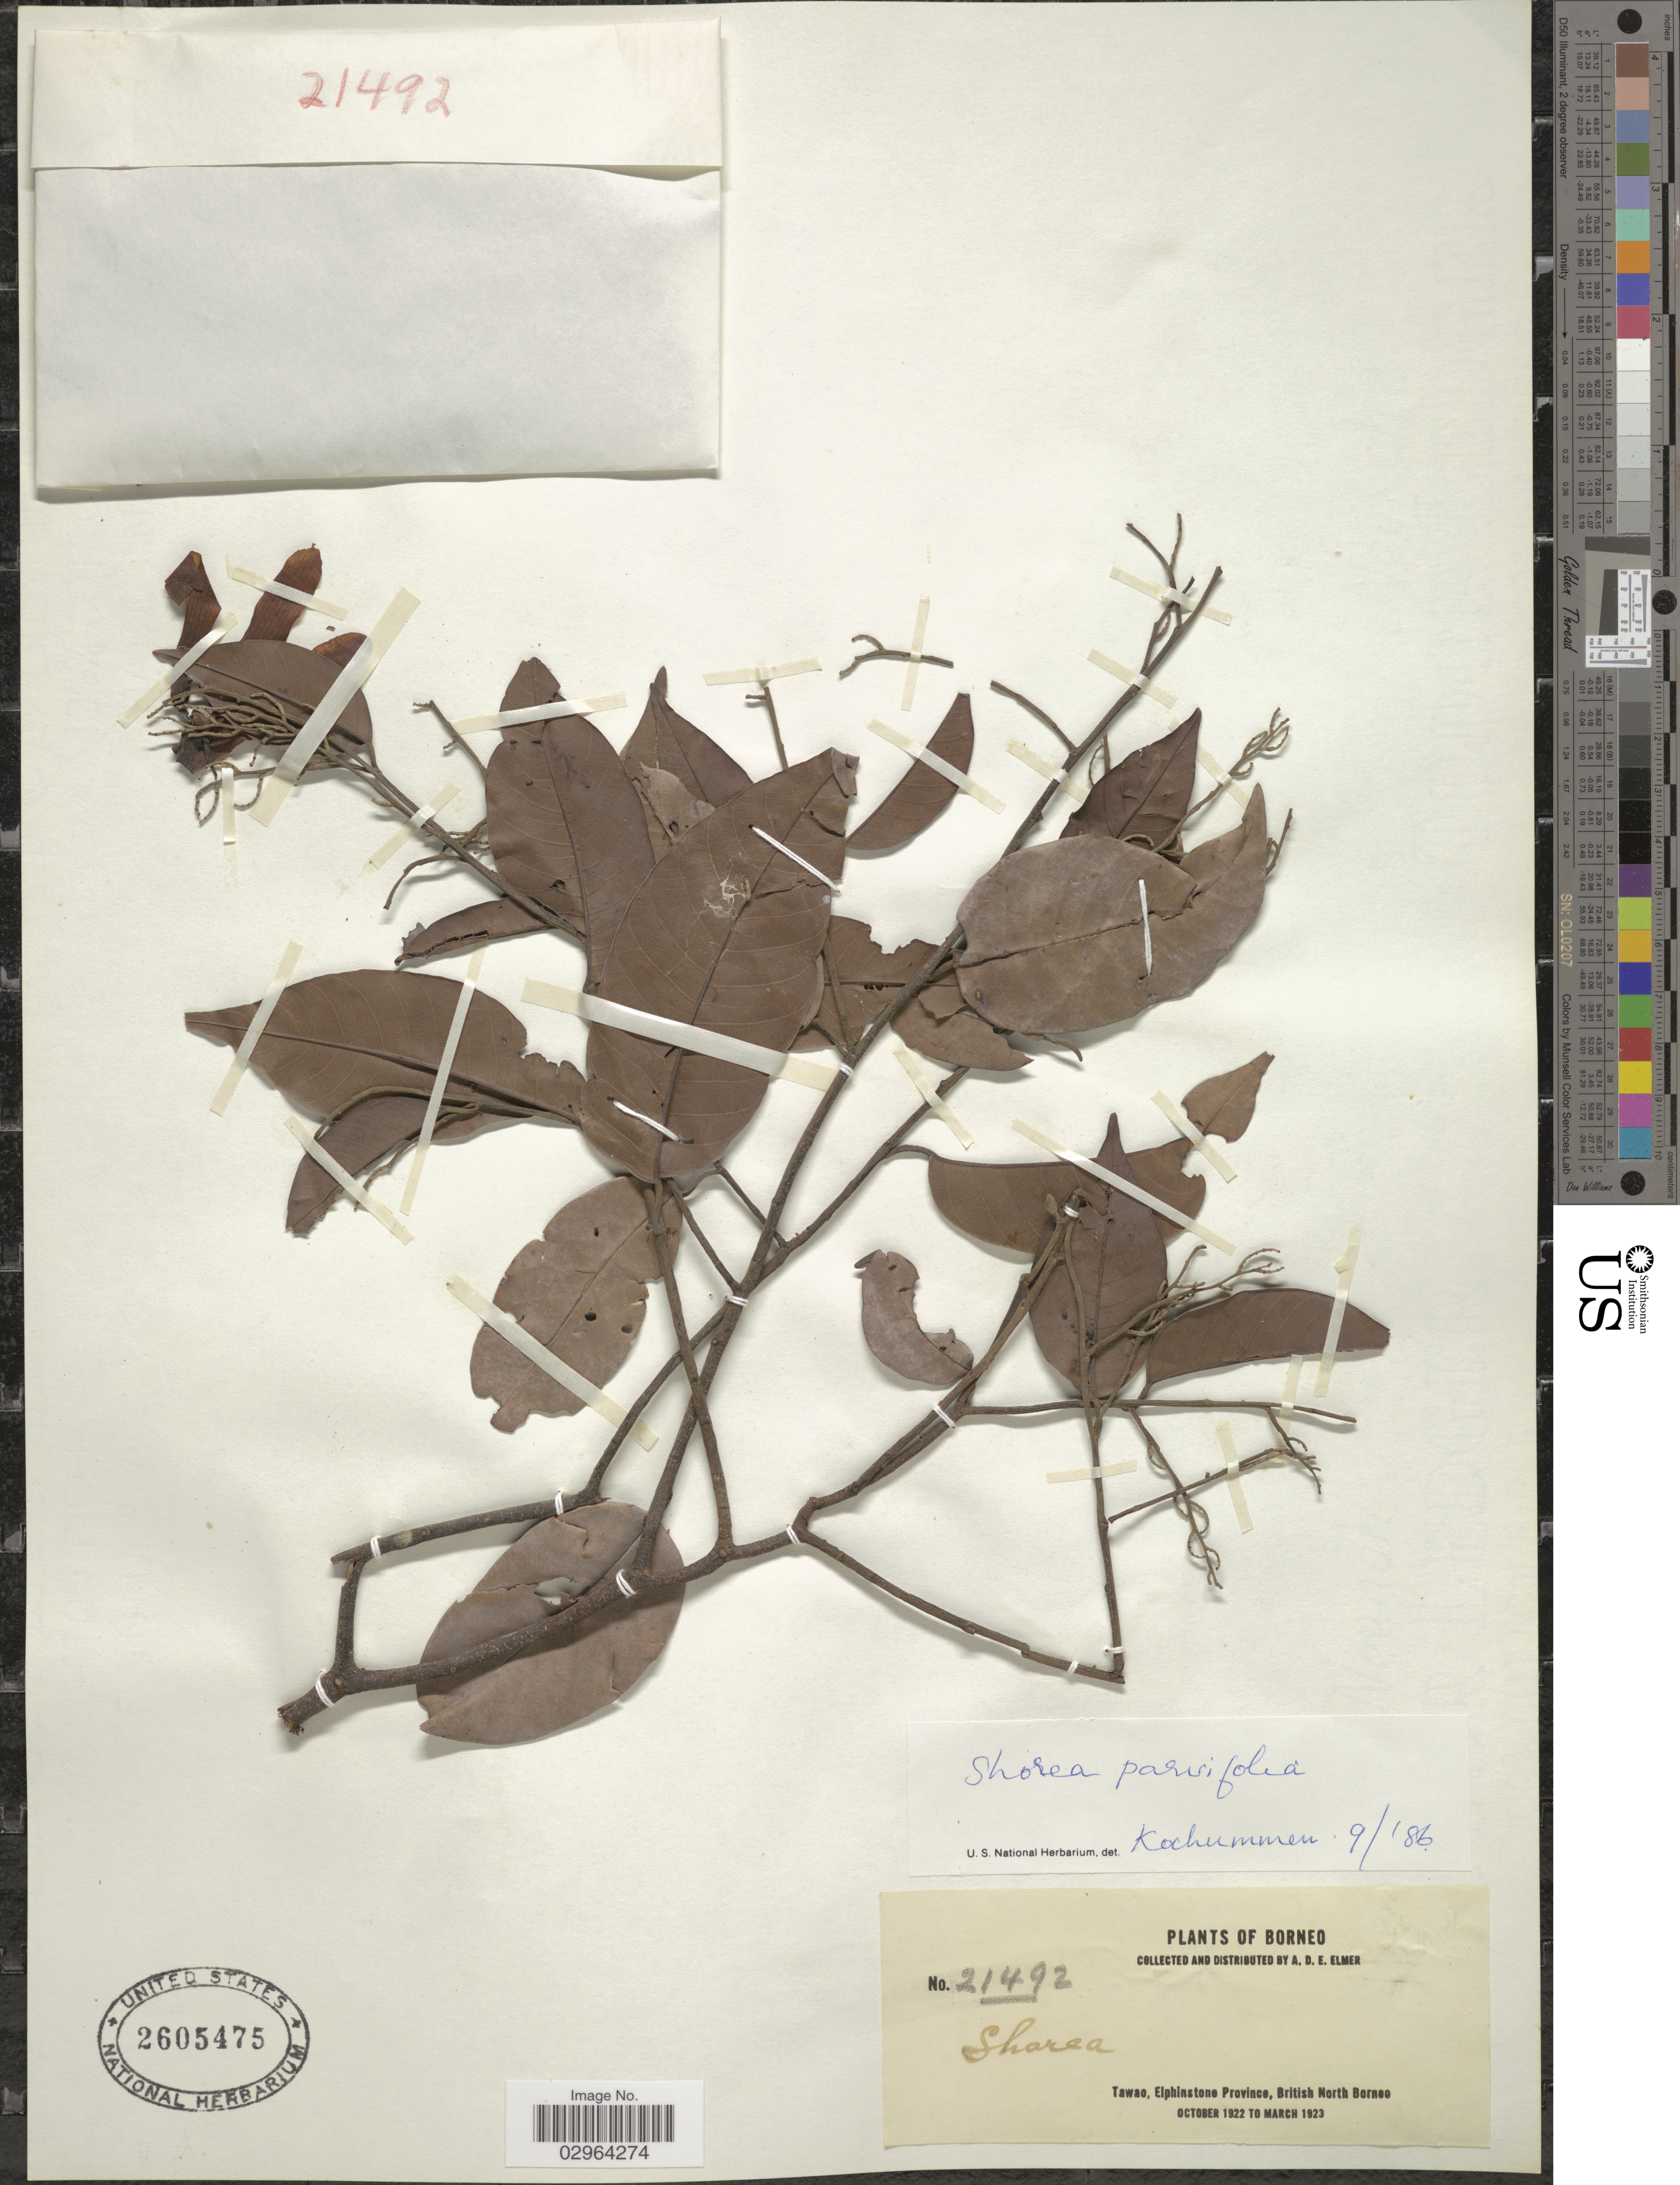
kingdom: Plantae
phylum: Tracheophyta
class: Magnoliopsida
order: Malvales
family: Dipterocarpaceae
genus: Rubroshorea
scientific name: Rubroshorea parvifolia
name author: (Dyer) P.S. Ashton & J. Heck.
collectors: A. D. E. Elmer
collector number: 21492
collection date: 1922-10/1923-03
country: Malaysia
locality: Borneo. Tawao, Elphinstone Province, British North Borneo.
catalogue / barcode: US 2605475